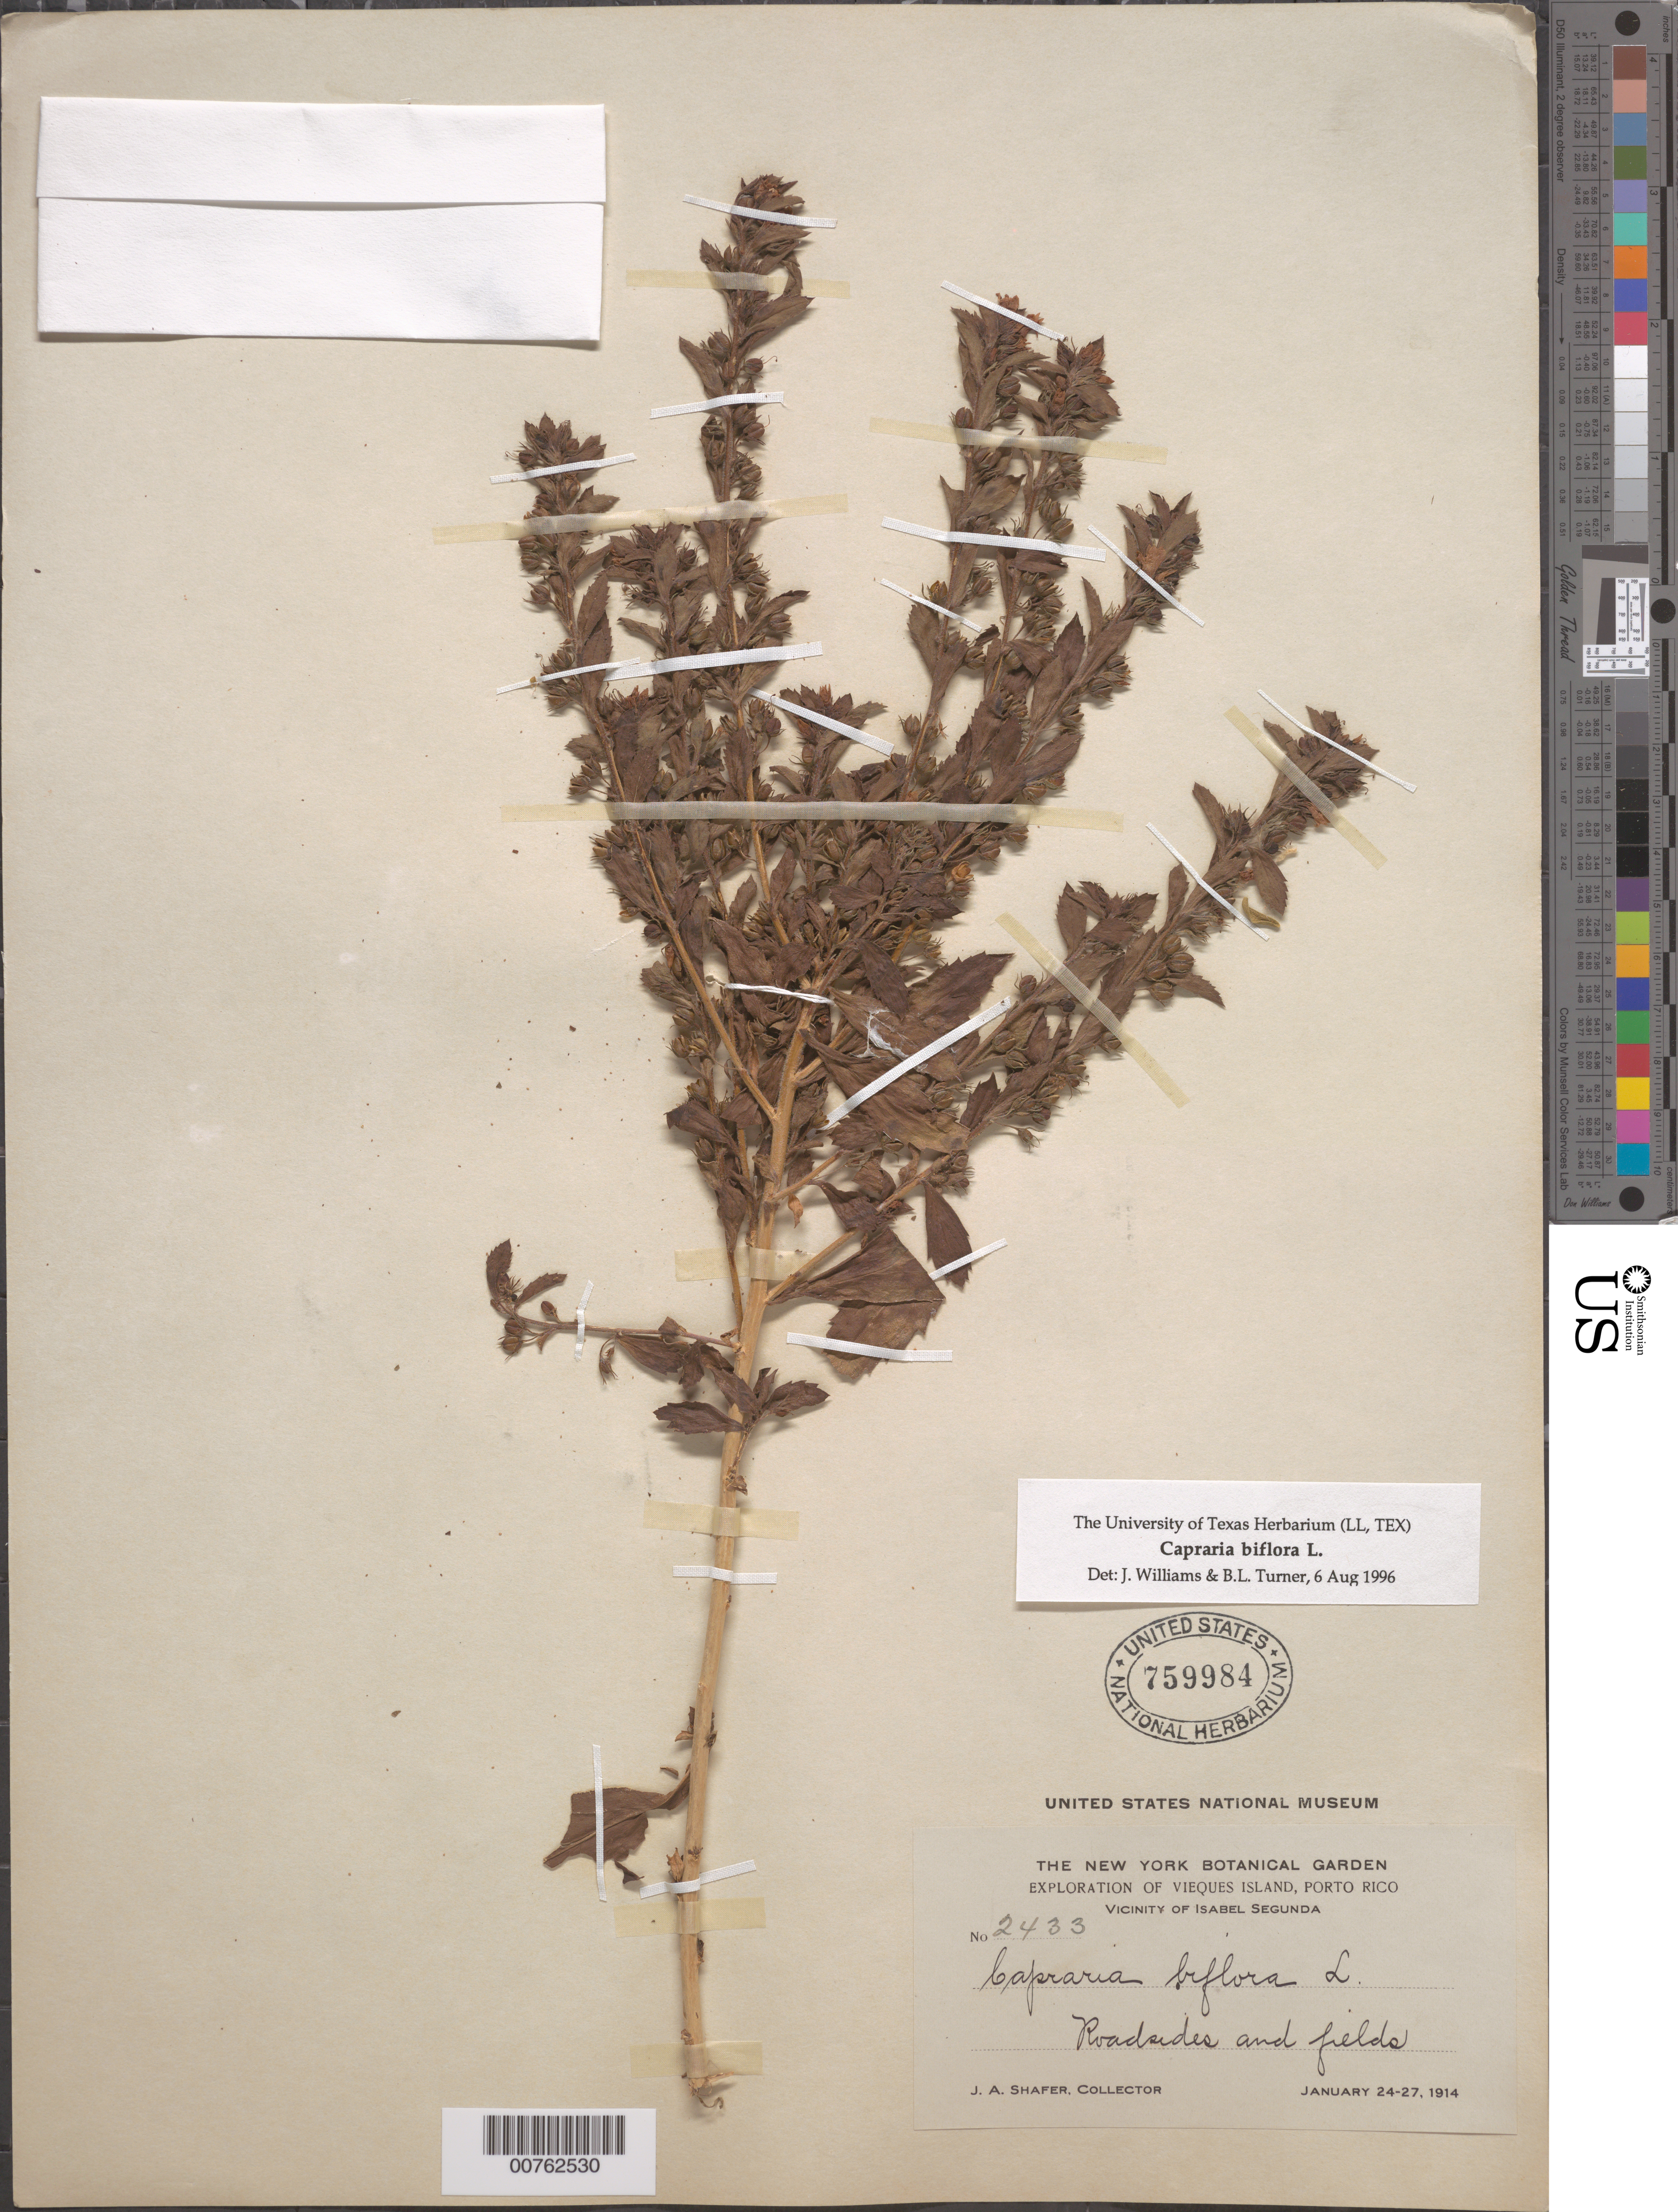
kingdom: Plantae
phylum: Tracheophyta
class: Magnoliopsida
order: Lamiales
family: Scrophulariaceae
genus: Capraria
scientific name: Capraria biflora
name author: L.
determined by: Williams, J.; Turner, B. L.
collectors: J. A. Shafer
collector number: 2433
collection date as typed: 24 Jan 1914 to 27 Jan 1914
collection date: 1914-01-24/1914-01-27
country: Puerto Rico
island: Vieques I.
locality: vicinity of Isabel Segunda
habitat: Roadsides and fields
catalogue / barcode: US 759984